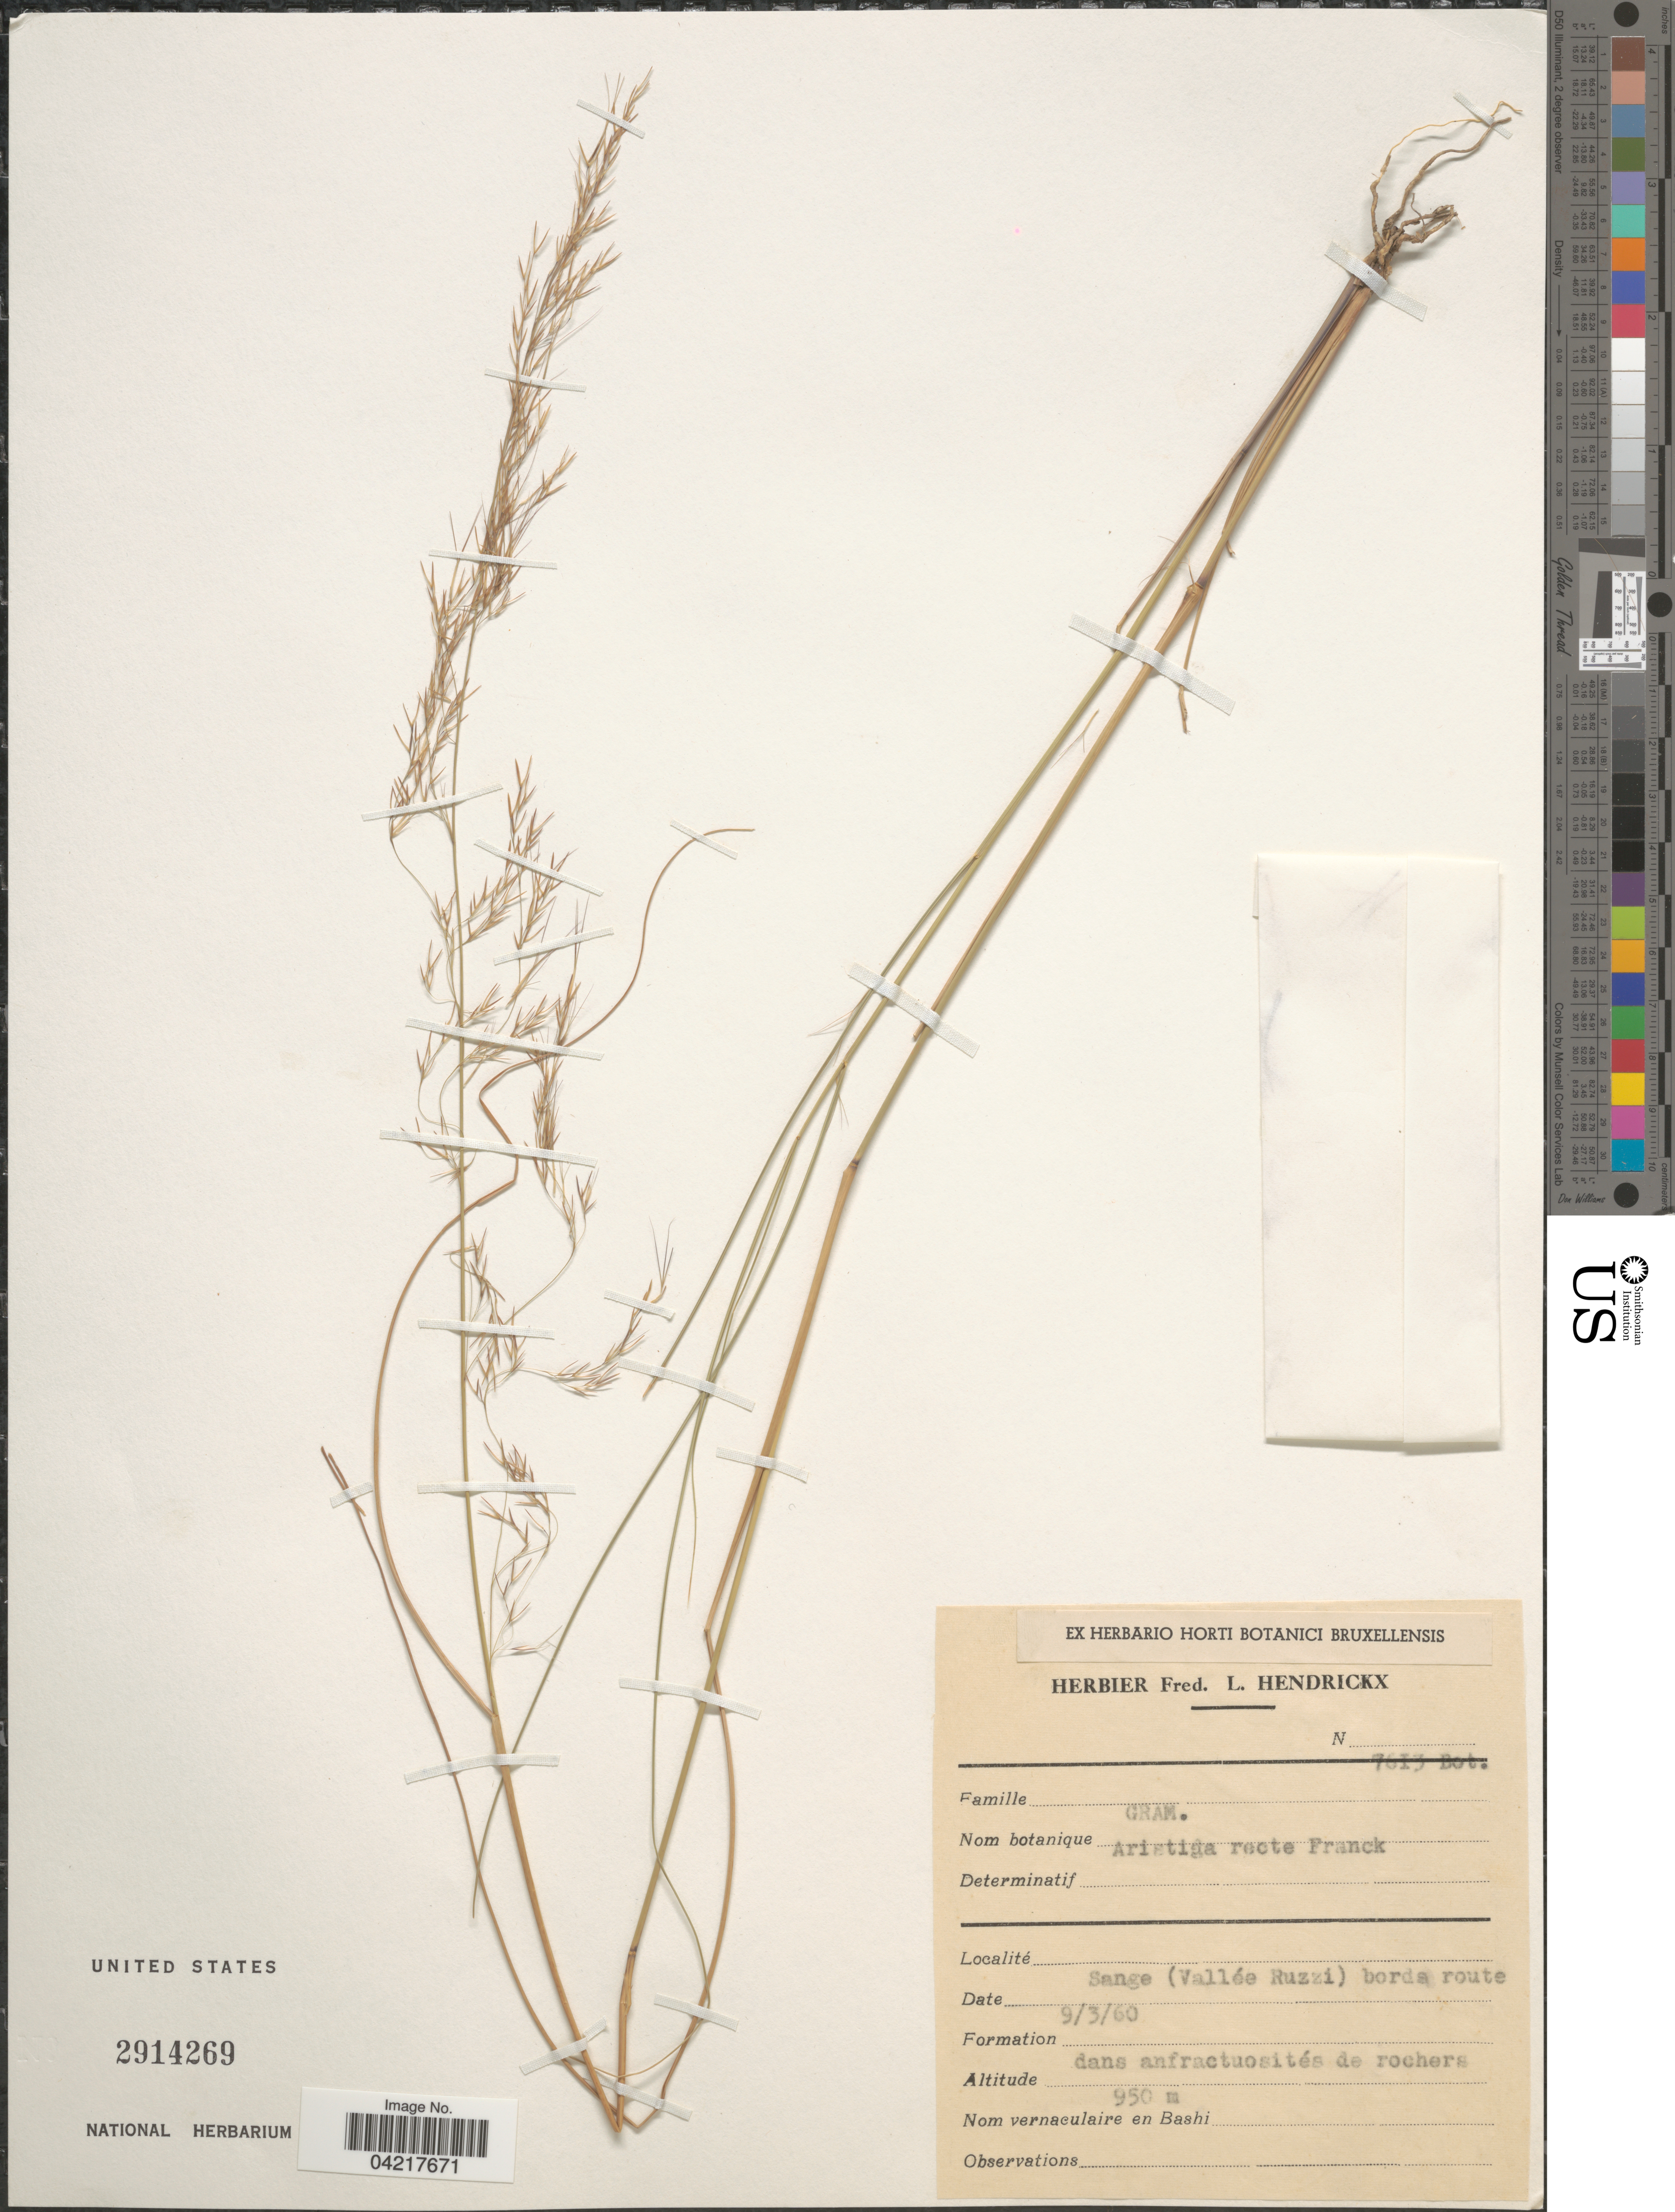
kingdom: Plantae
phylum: Tracheophyta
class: Liliopsida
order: Poales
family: Poaceae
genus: Aristida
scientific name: Aristida recta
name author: Franch.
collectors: Ex herb. Fred L. Hendrick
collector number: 7613 Bot.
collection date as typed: Transcribed d/m/y: 9/3/60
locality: Sange (Vallée Ruzzi) bords route.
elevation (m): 950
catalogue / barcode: US 2914269